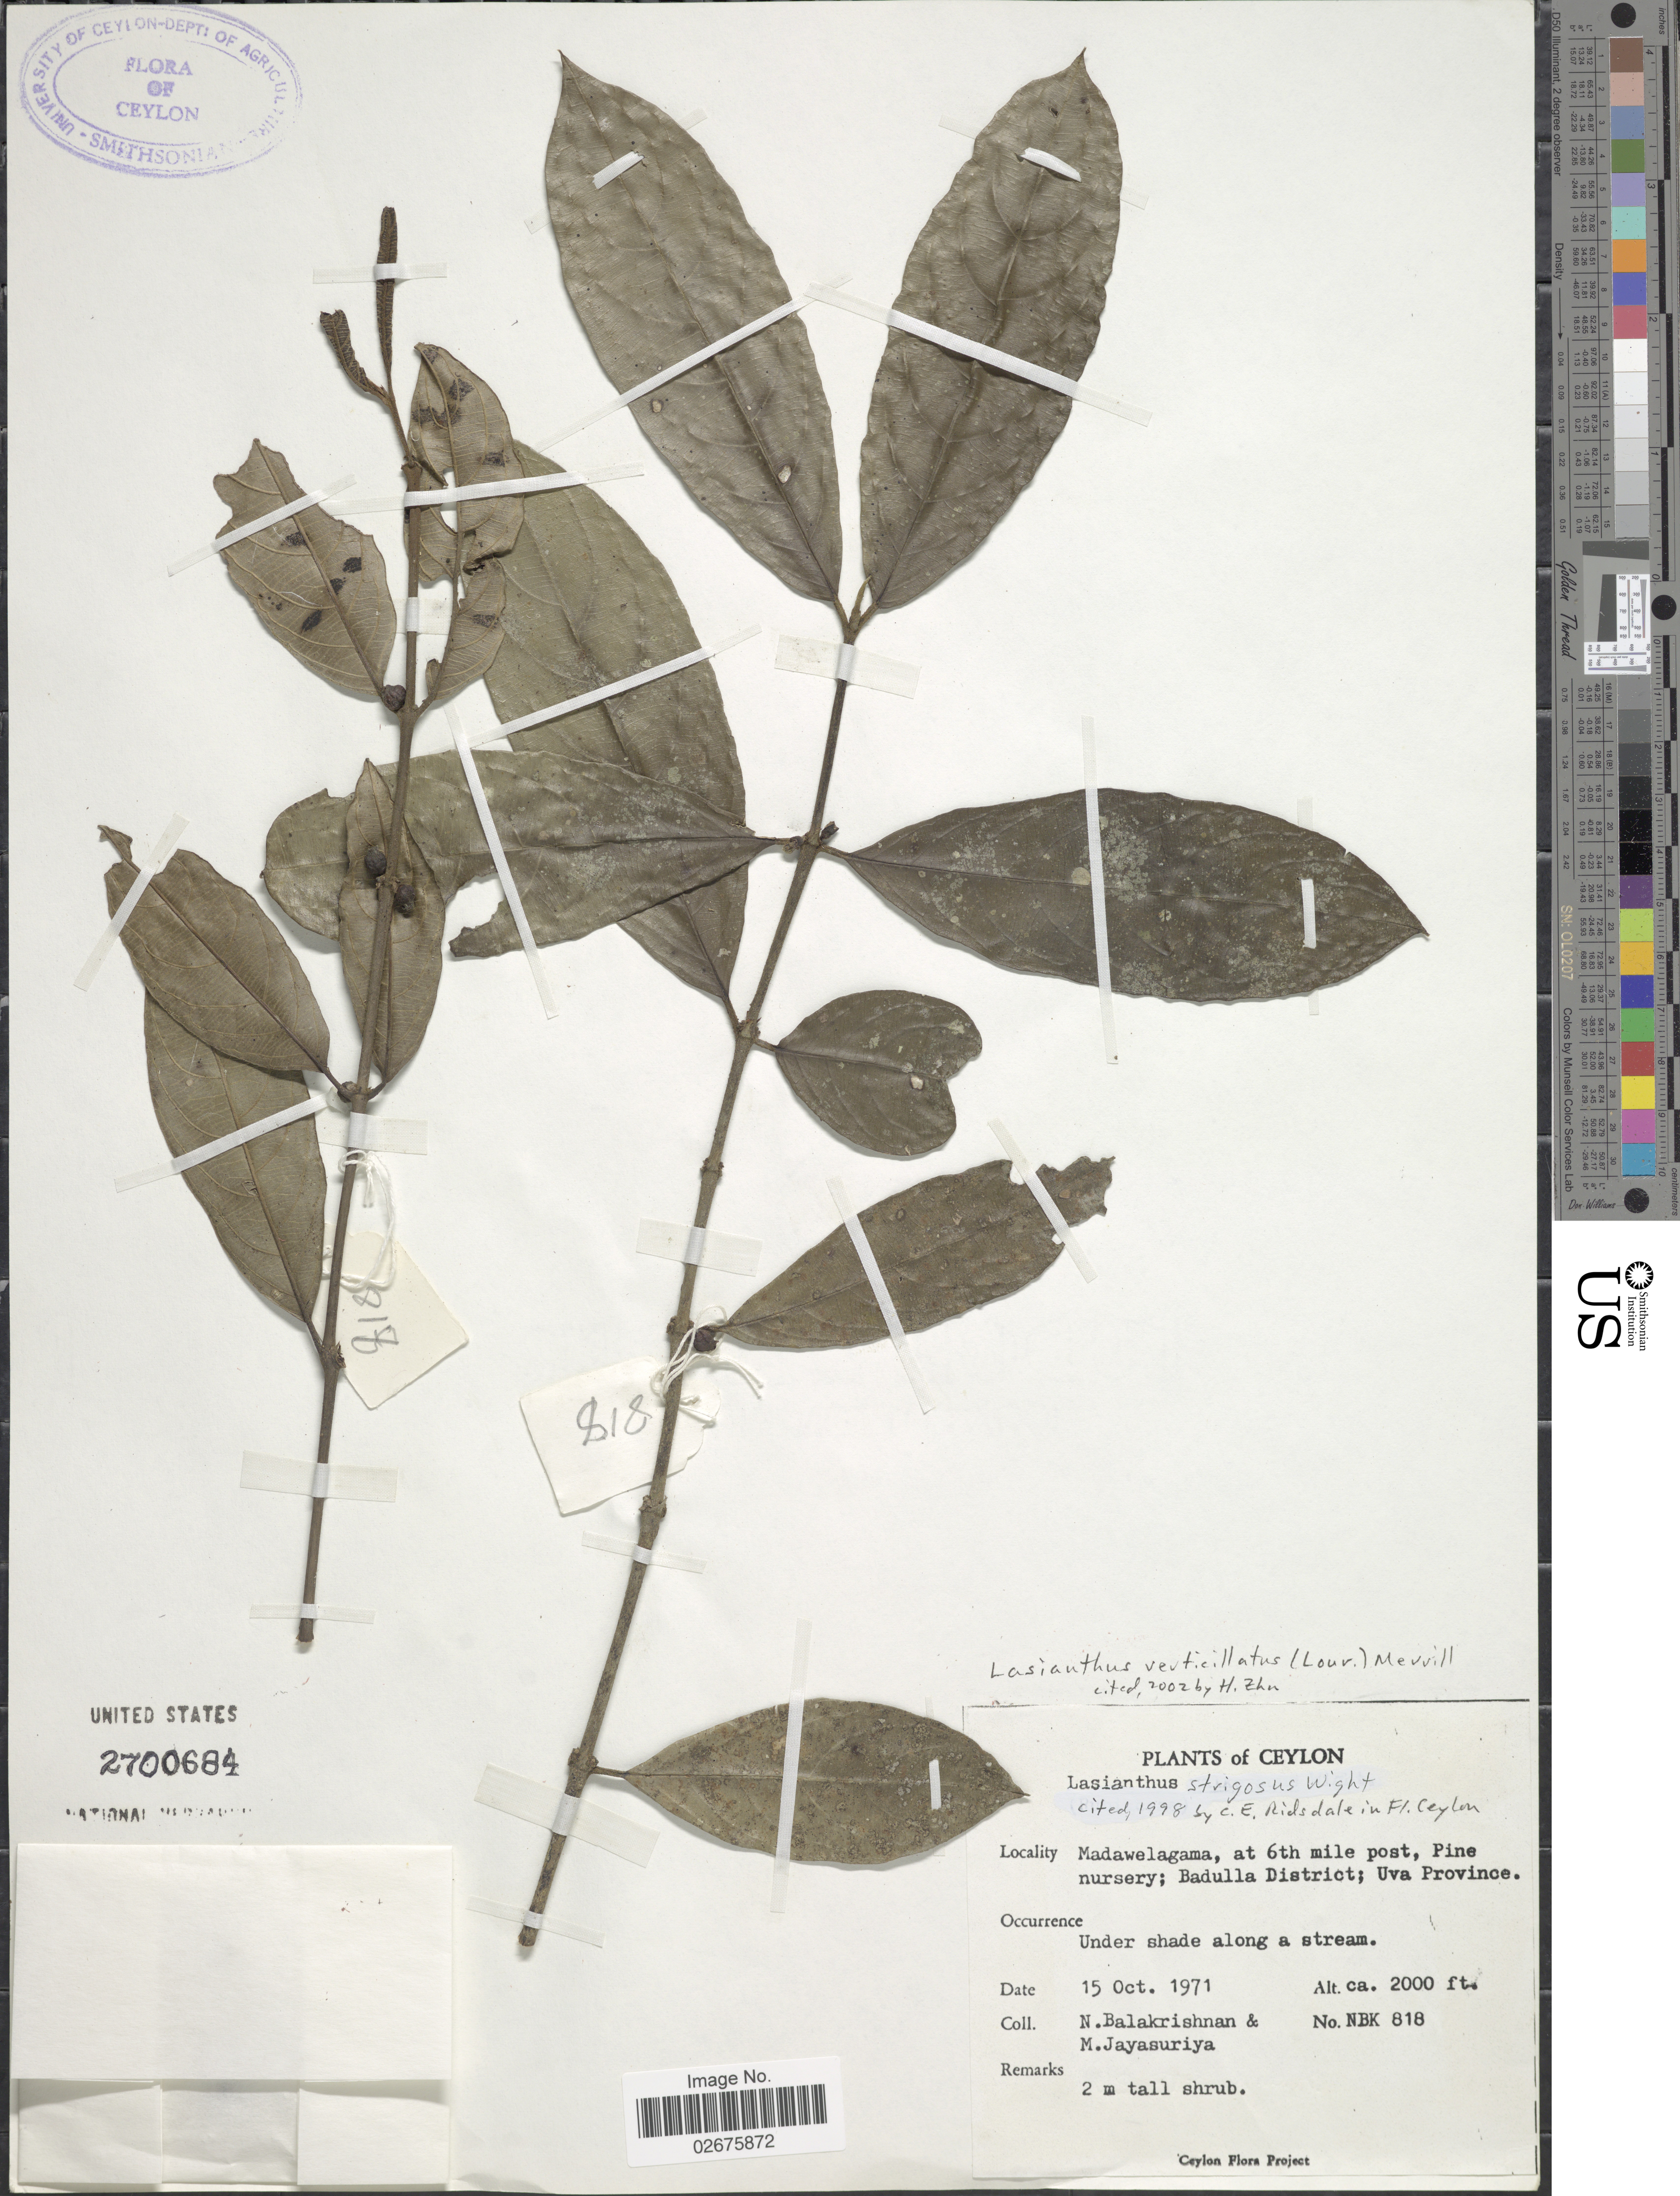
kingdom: Plantae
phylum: Tracheophyta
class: Magnoliopsida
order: Gentianales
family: Rubiaceae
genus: Lasianthus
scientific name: Lasianthus strigosus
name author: Wight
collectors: N. Balakrishnan & M. Jayasuriya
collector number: NBK 818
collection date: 1971-10-15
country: Sri Lanka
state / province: Uva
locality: Ceylon, Madawelagama, at 6th mile post, Pine nursery; Badulla District; Under shade along a stream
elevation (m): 610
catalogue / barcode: US 2700684